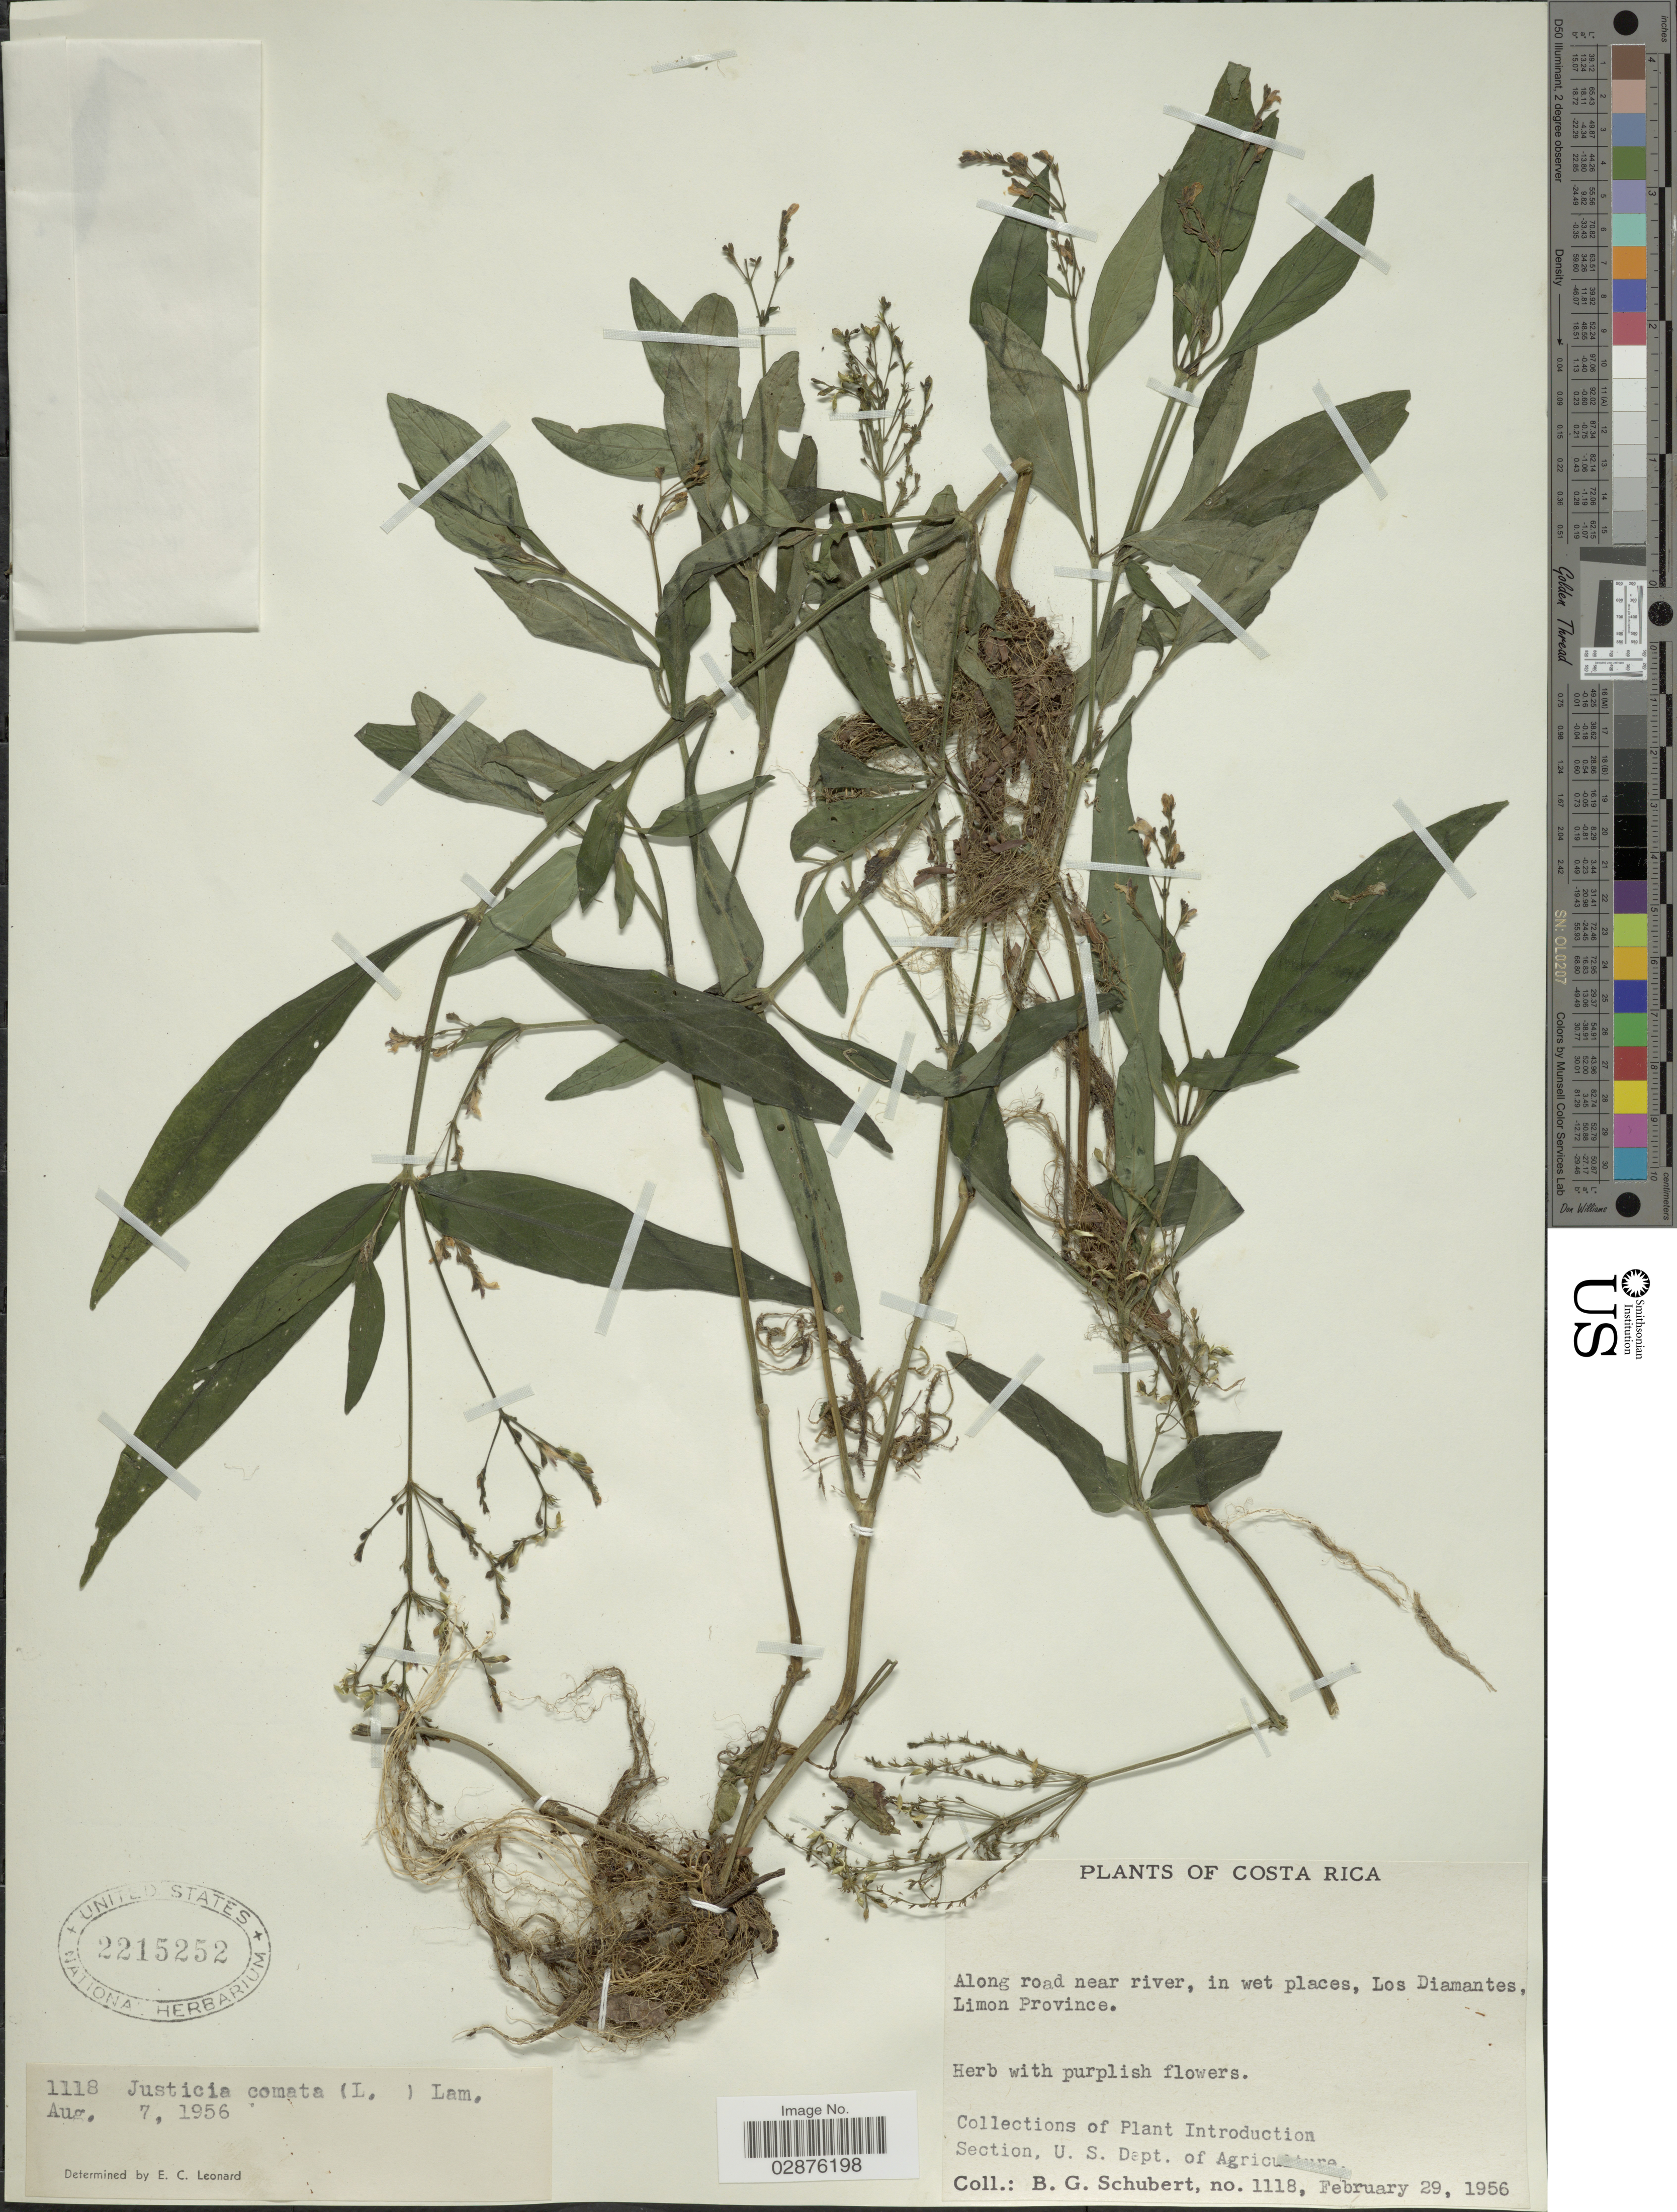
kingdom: Plantae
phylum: Tracheophyta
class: Magnoliopsida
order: Lamiales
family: Acanthaceae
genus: Justicia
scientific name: Justicia comata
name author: (L.) Lam.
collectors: B. Schubert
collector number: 1118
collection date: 1956-02-29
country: Costa Rica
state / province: Limón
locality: Along road near river, in wet places, Los Diamantes.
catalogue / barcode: US 2215252